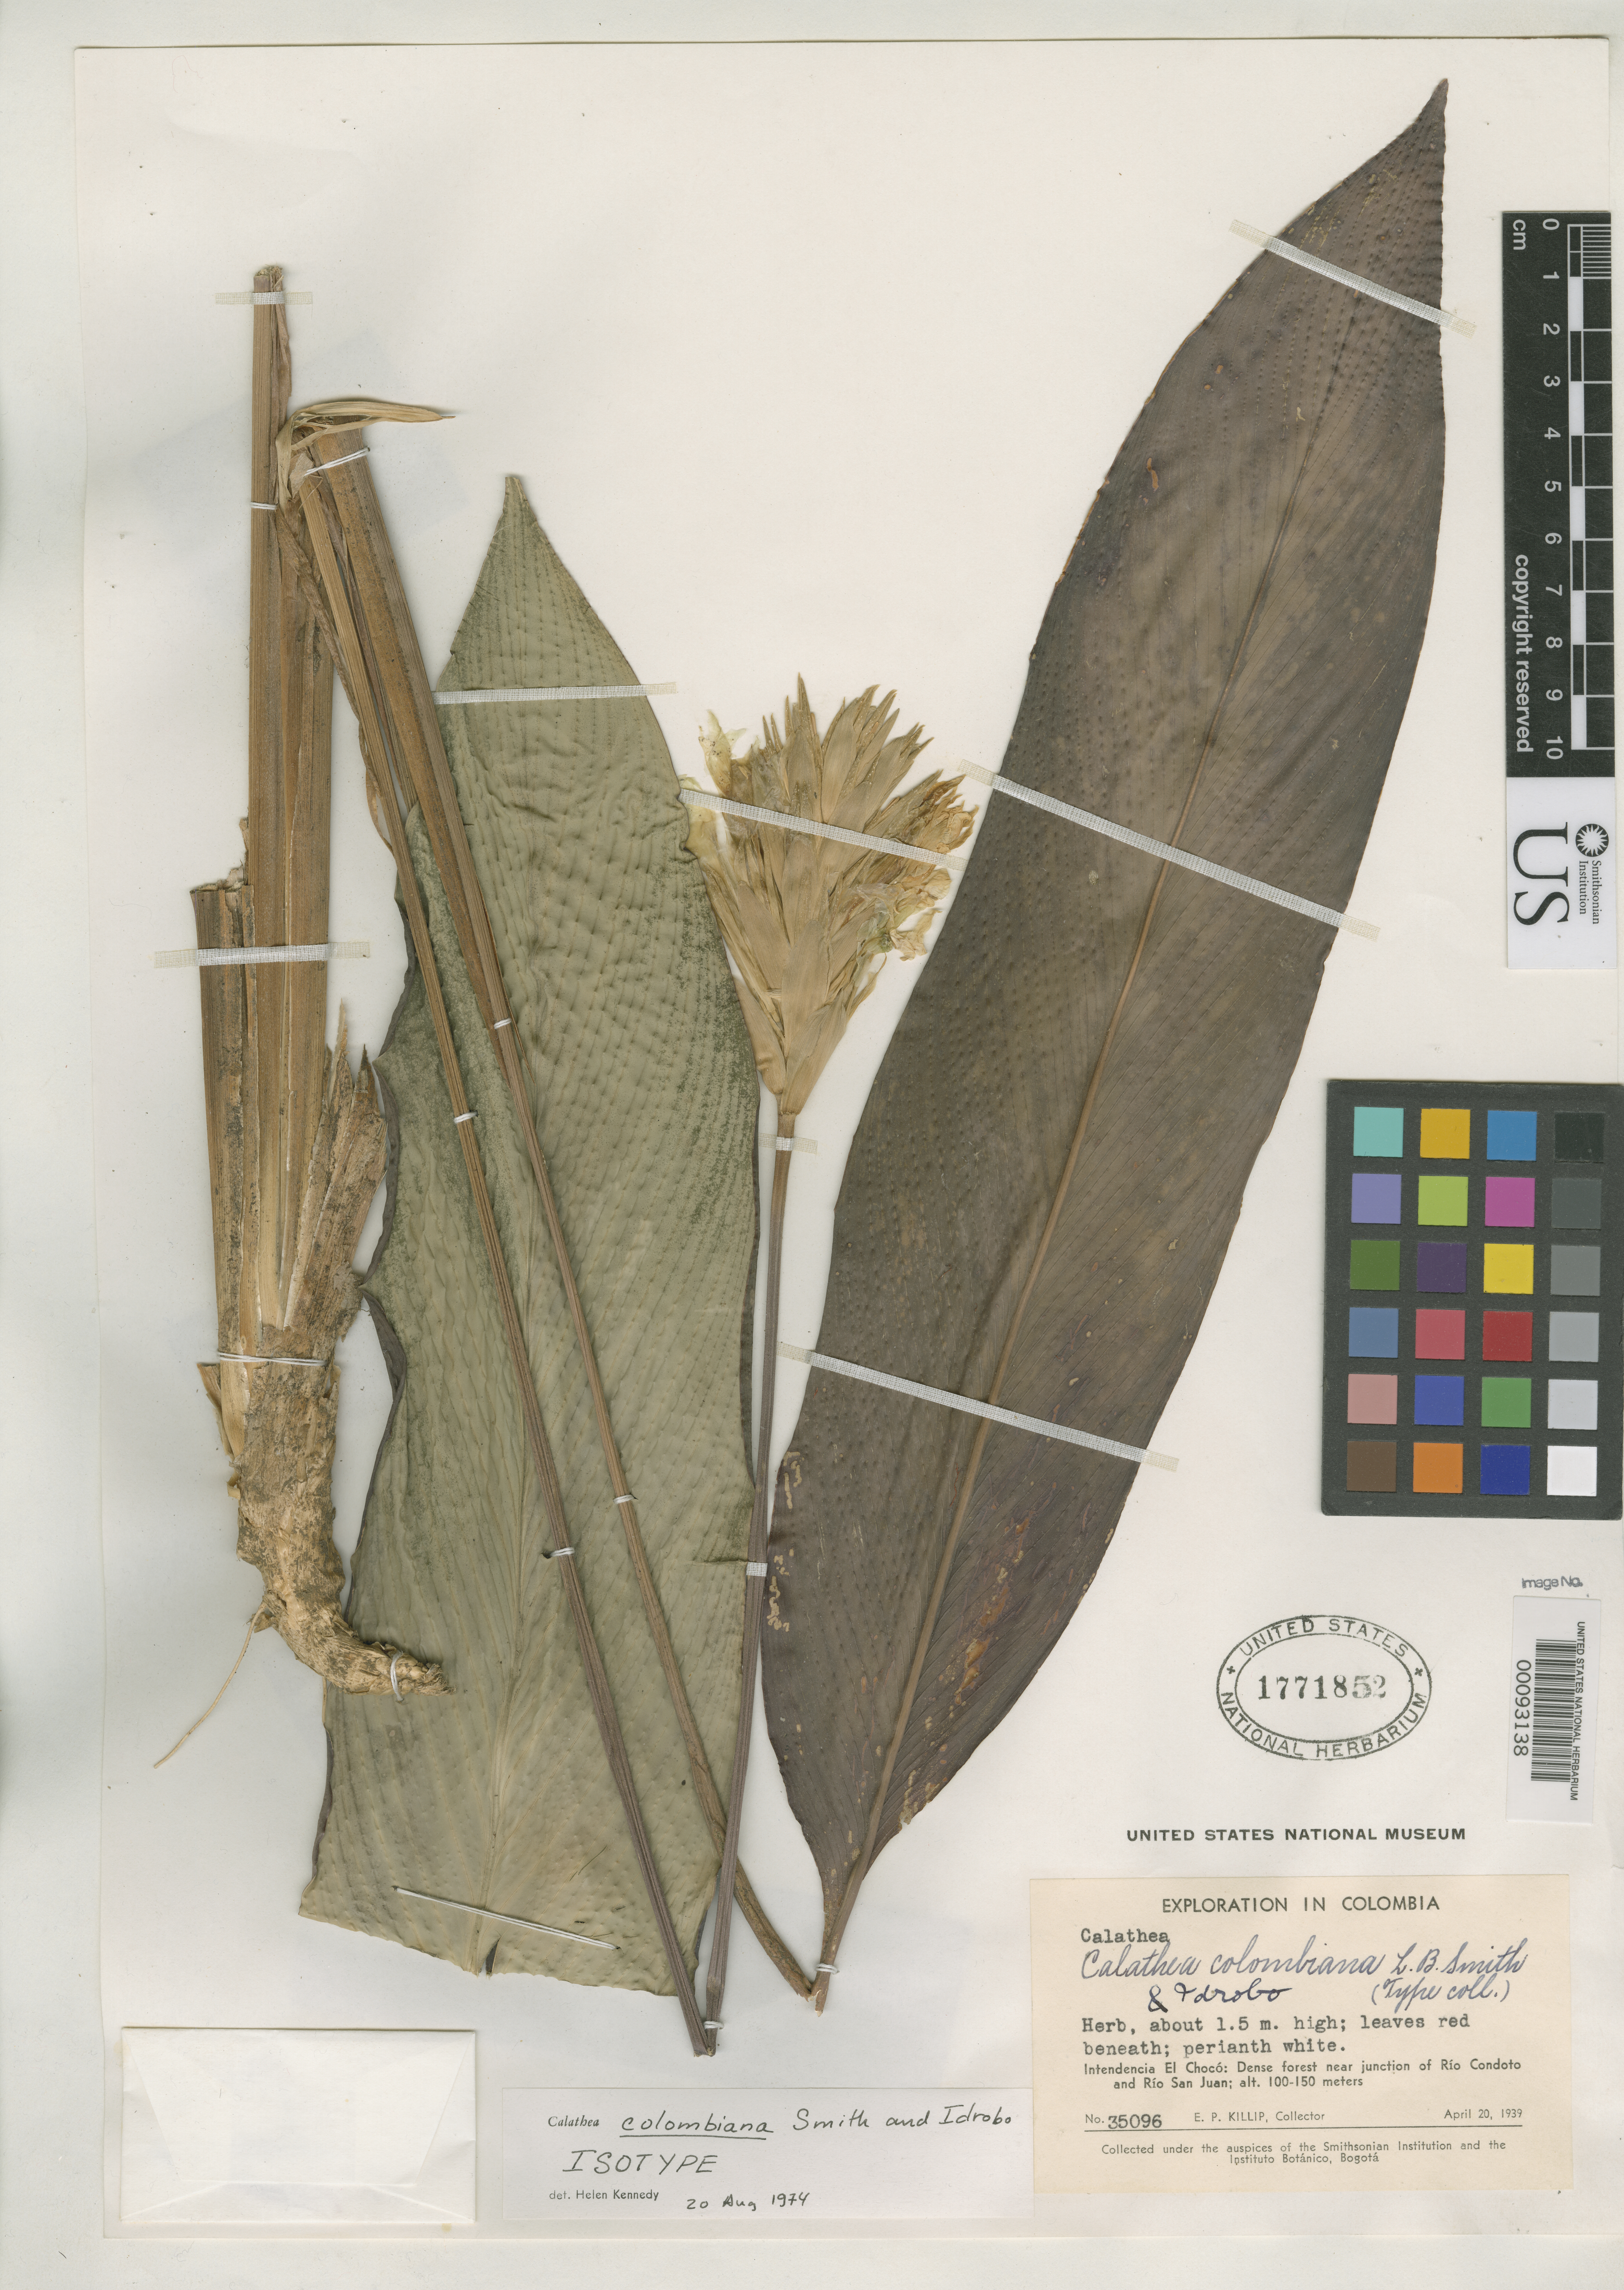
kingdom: Plantae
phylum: Tracheophyta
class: Liliopsida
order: Zingiberales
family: Marantaceae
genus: Calathea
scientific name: Calathea colombiana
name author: L.B. Sm. & Idrobo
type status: Isotype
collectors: E. P. Killip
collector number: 35096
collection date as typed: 20 Apr 1939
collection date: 1939-04-20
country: Colombia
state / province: Chocó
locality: Union del Rio Condoto y El Rio San Juan.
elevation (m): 100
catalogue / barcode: US 1771852